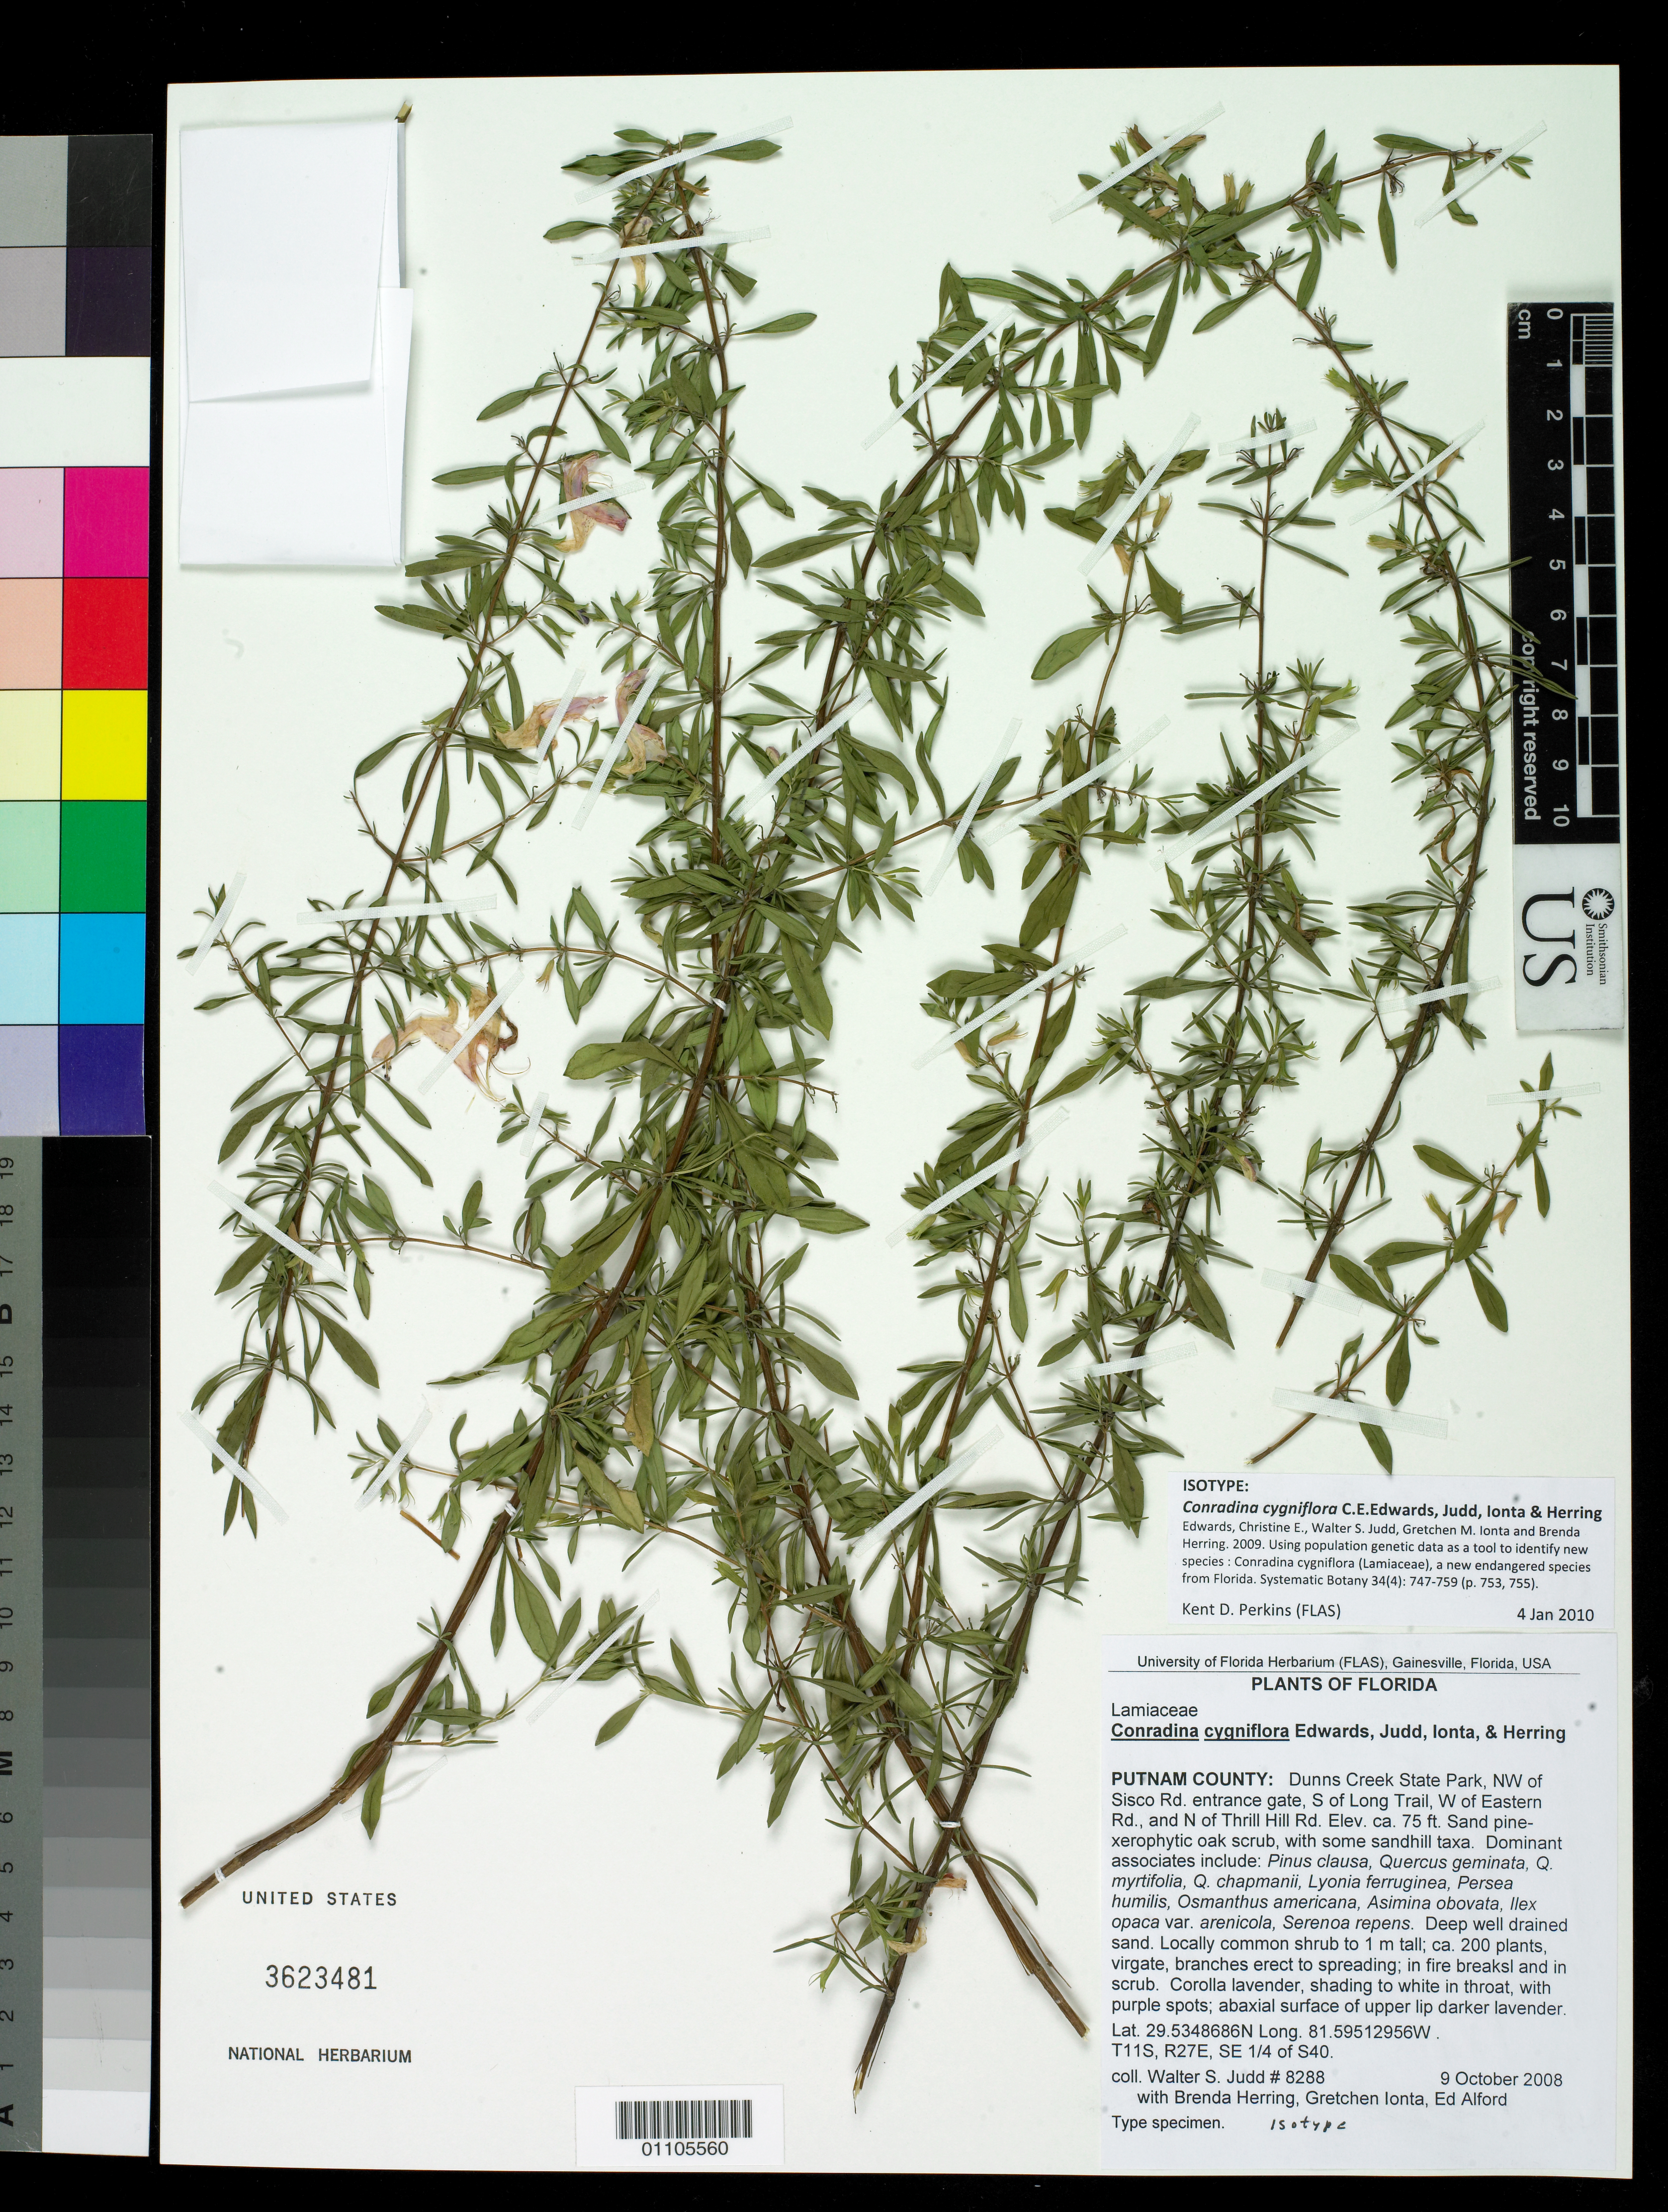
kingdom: Plantae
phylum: Tracheophyta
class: Magnoliopsida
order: Lamiales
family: Lamiaceae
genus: Conradina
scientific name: Conradina cygniflora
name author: C.E. Edwards et al.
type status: Isotype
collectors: W. S. Judd, B. Herring, G. Ionta & E. Alford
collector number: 8288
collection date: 2008-10-09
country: United States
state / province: Florida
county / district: Putnam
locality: Putnam County: Dunns Creek State Park, NW of Sisco Rd. entrance gate, S of Long Trail, W of Eastern Rd. and N of Thrill Hill Rd.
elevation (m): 23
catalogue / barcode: US 3623481